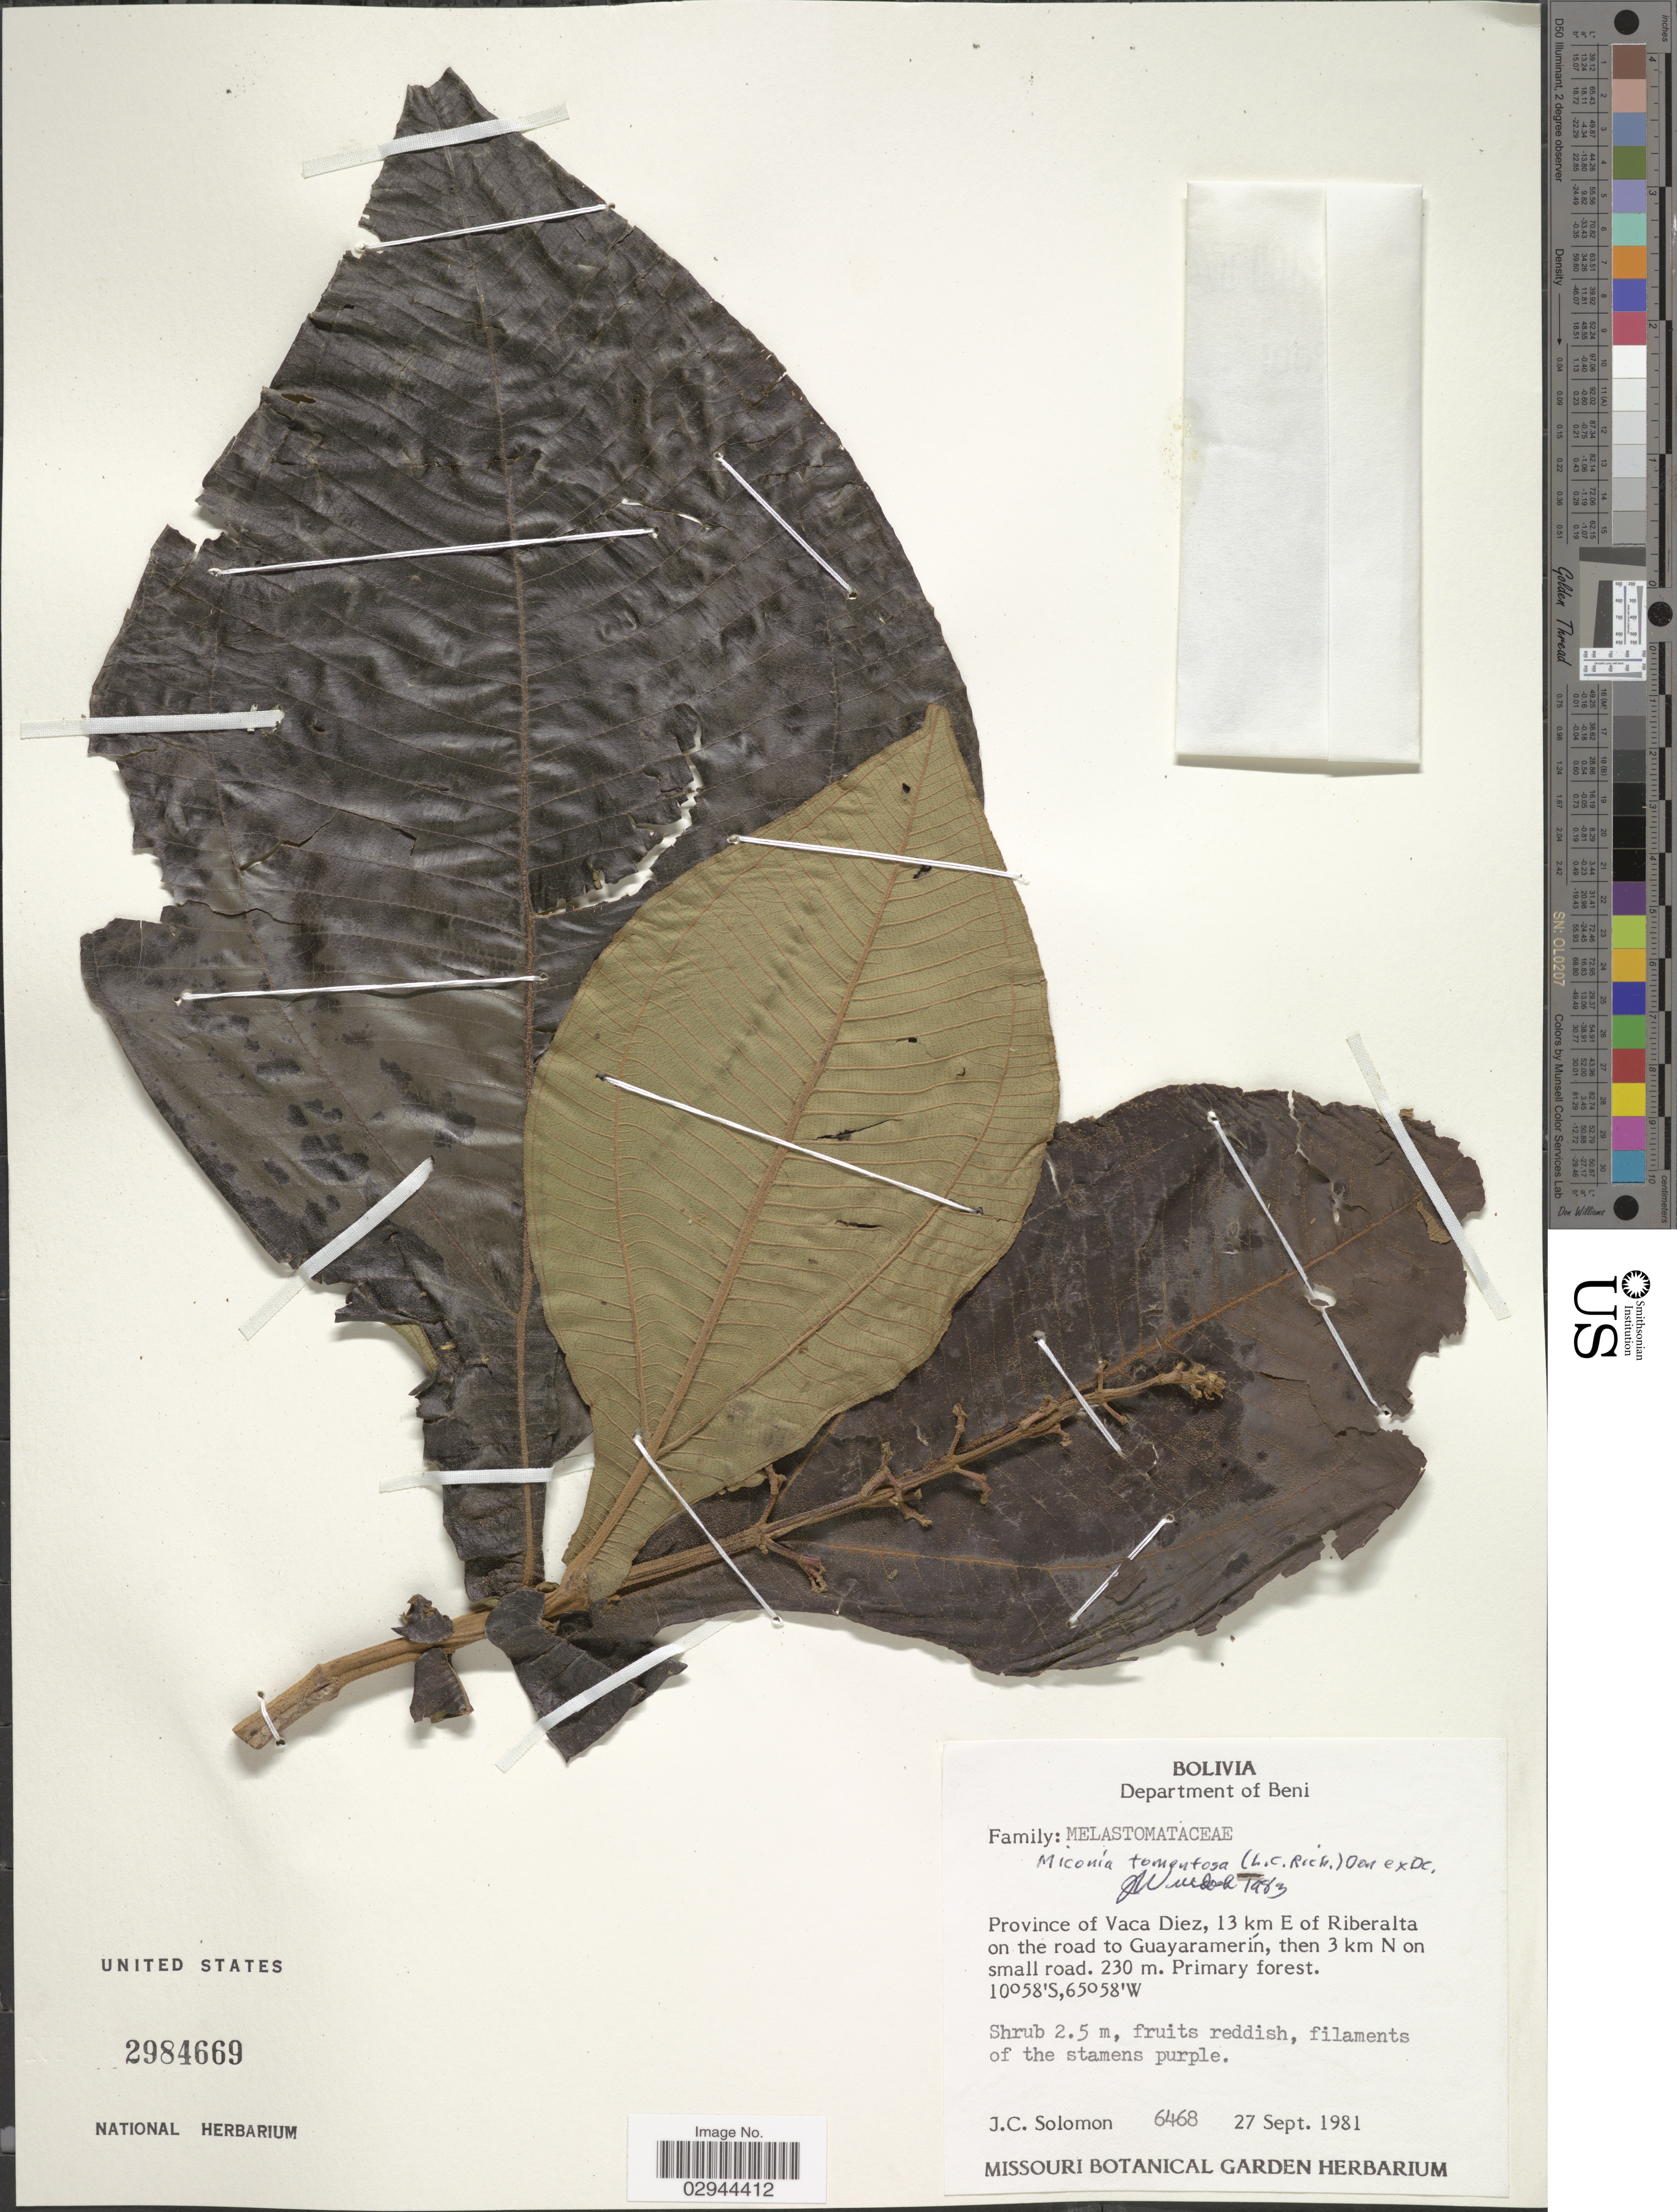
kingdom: Plantae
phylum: Tracheophyta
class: Magnoliopsida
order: Myrtales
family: Melastomataceae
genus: Miconia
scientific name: Miconia tomentosa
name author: (Rich.) D. Don ex DC.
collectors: J. C. Solomon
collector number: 6468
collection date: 1981-09-27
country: Bolivia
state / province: Beni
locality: Department of Beni. Province of Vaca Diez, 13 km E of Riberalta on the road to Guayaramerín, then 3 km N on small road.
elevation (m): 230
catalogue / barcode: US 2984669